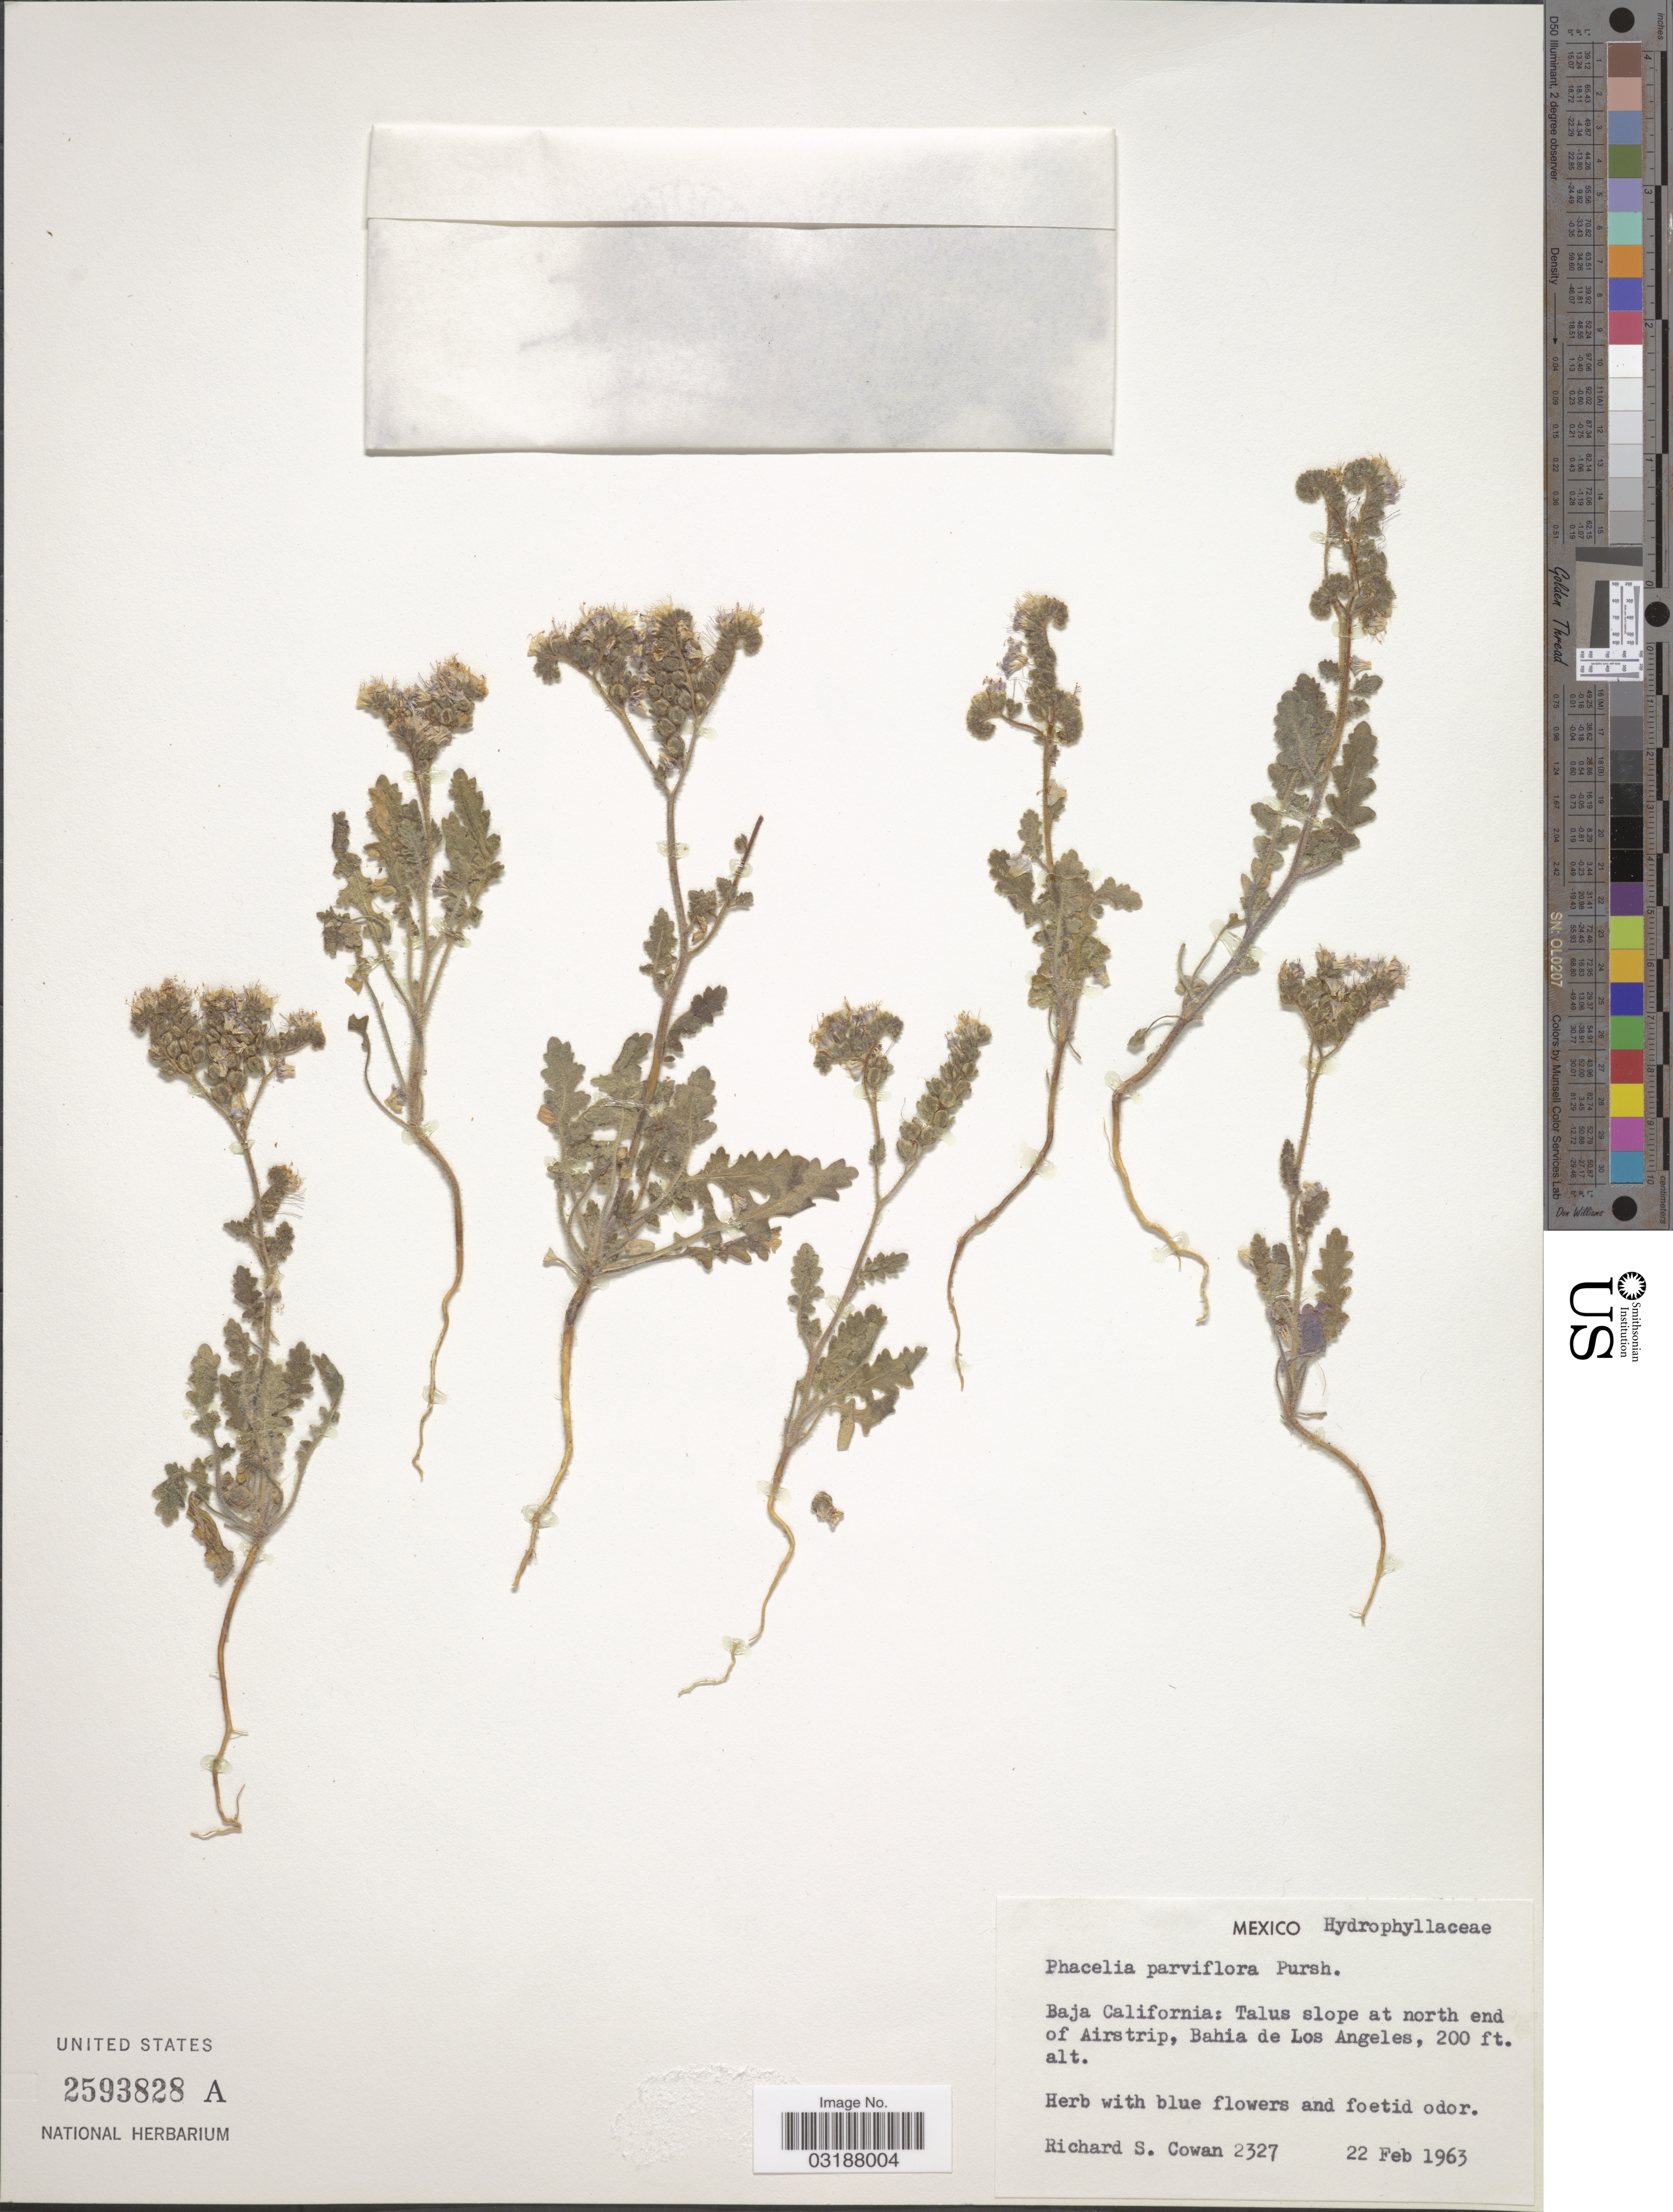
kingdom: Plantae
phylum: Tracheophyta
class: Magnoliopsida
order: Boraginales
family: Hydrophyllaceae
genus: Phacelia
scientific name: Phacelia parviflora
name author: Pursh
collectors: R. S. Cowan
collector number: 2327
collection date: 1963-02-22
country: Mexico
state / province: Baja California Norte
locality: Talus slope at north end of Airstrip, Bahia de Los Angeles.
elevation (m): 61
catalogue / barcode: US 2593828A